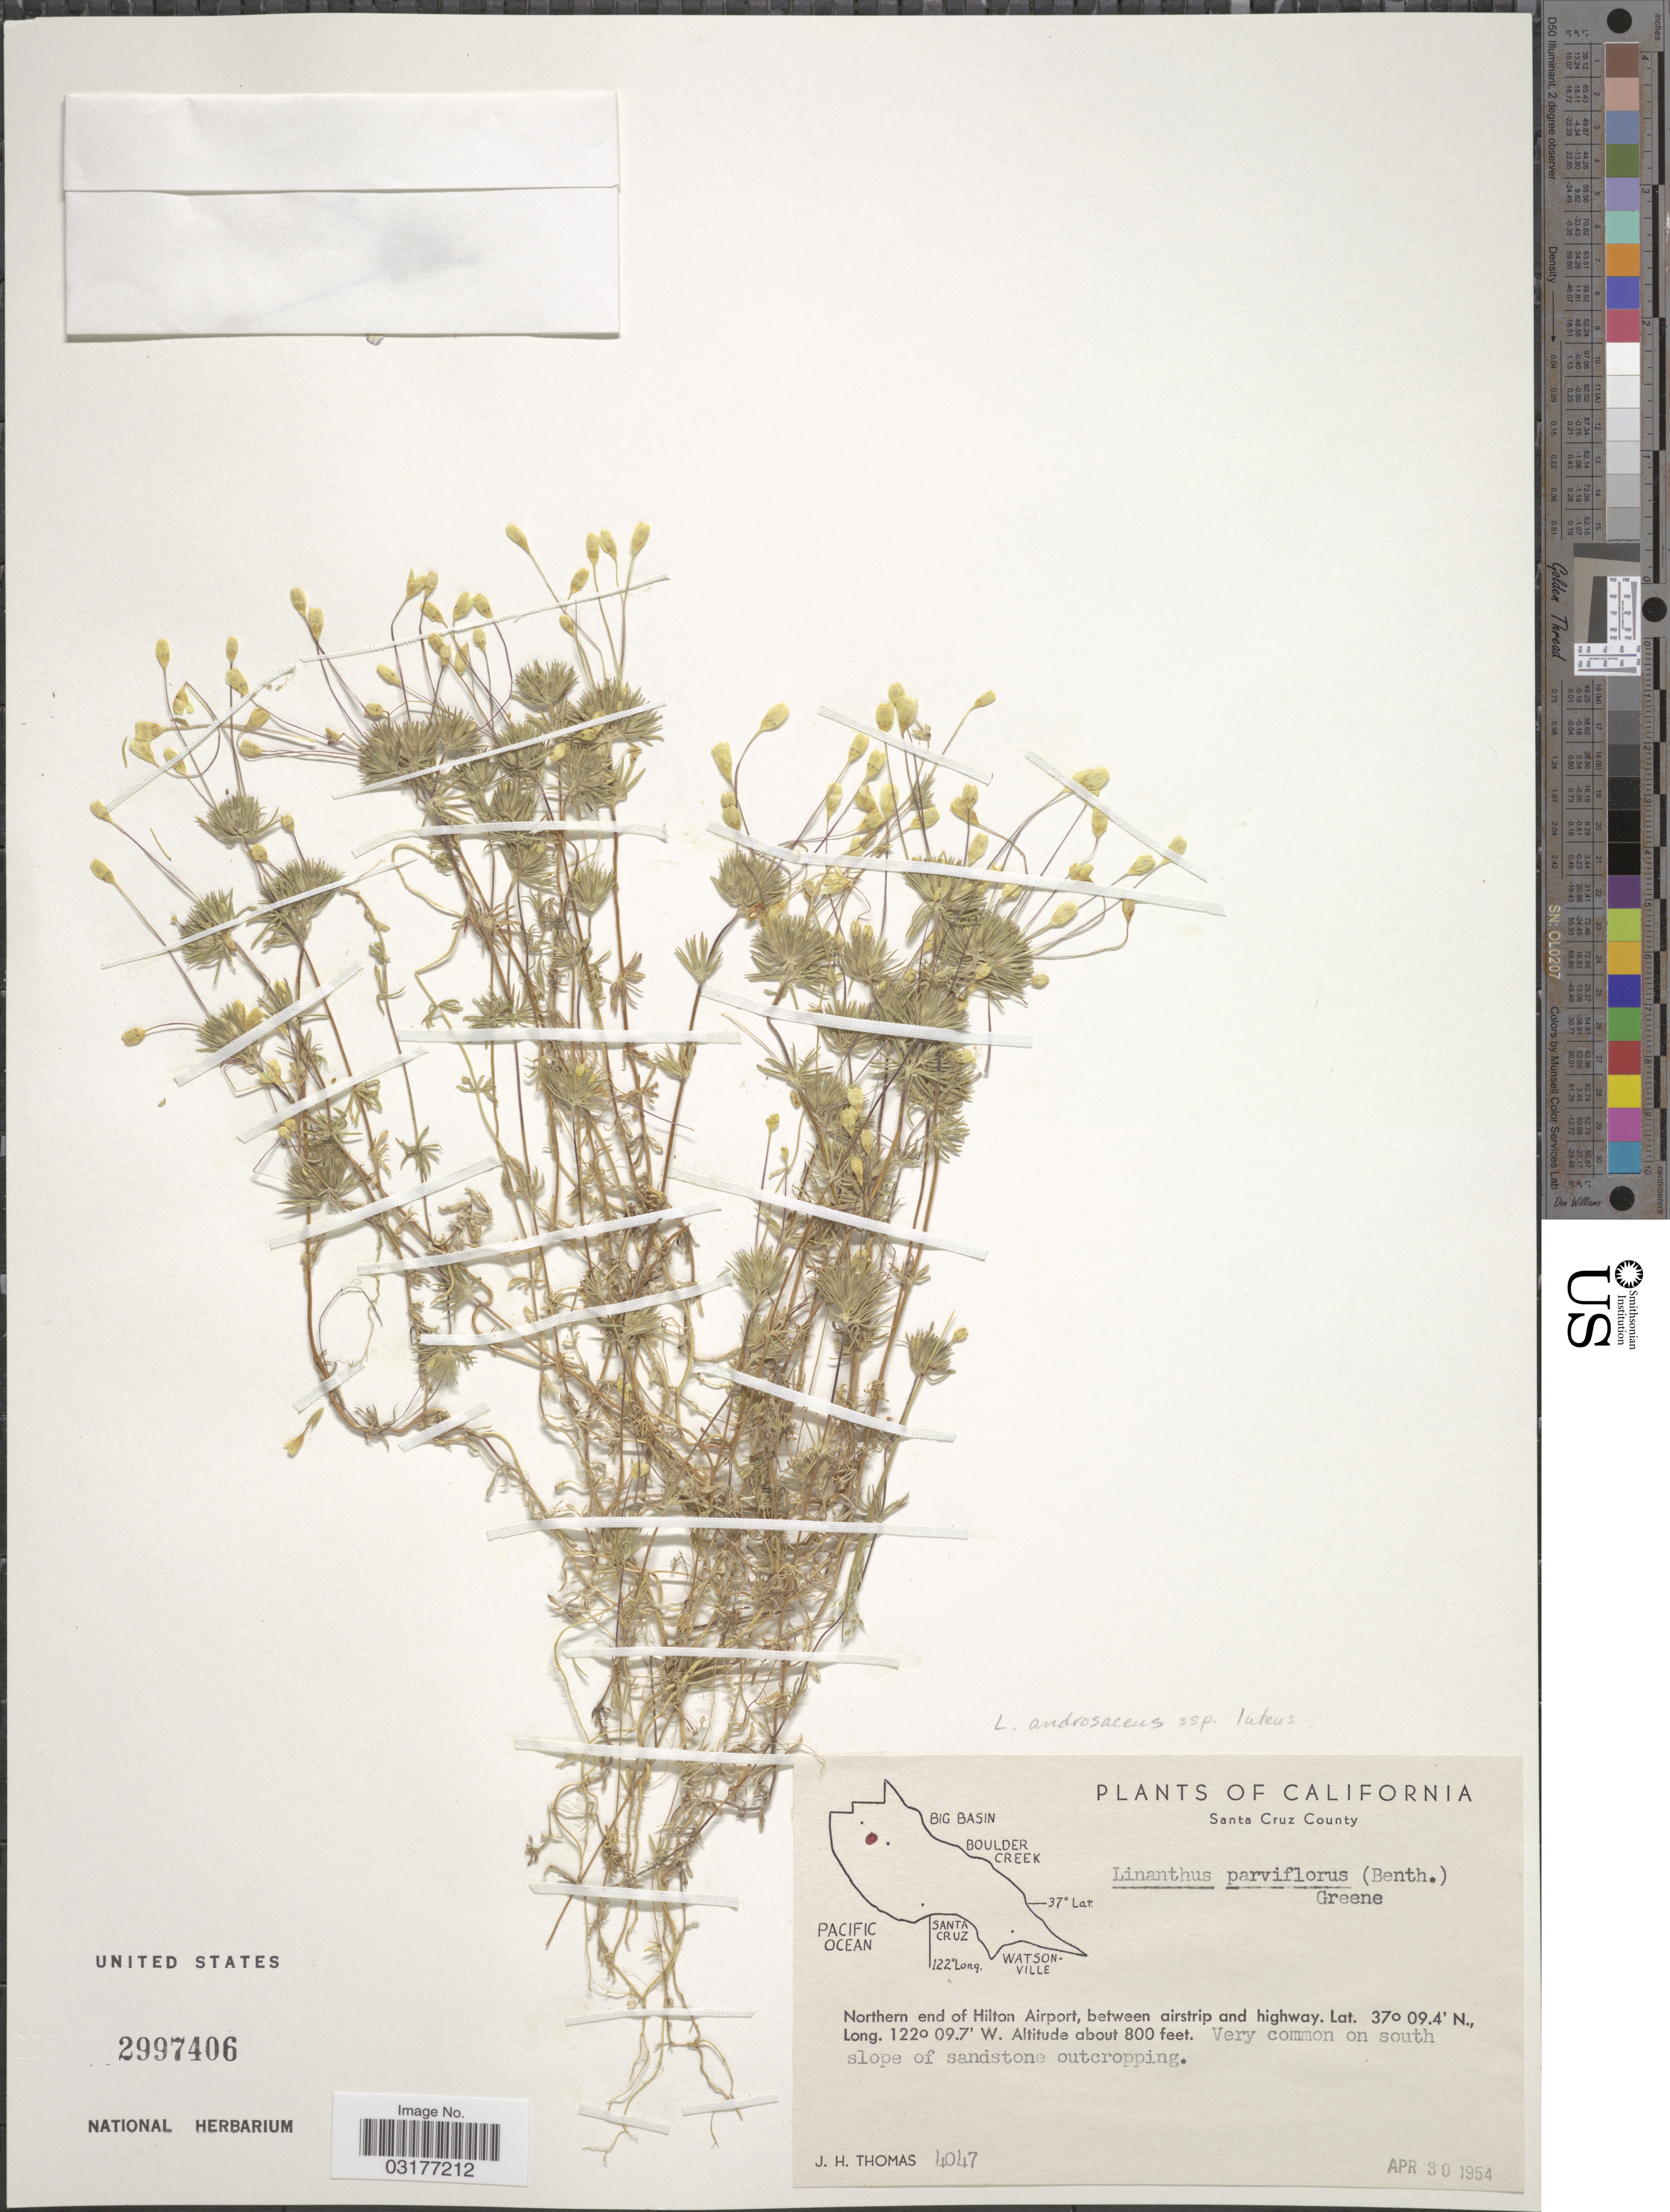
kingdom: Plantae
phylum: Tracheophyta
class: Magnoliopsida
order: Ericales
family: Polemoniaceae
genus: Leptosiphon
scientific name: Leptosiphon parviflorus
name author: Benth.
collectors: J. H. Thomas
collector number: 4047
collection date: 1954-04-30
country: United States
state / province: California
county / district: Santa Cruz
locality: Santa Cruz County. Northern end of Hilton Airport, between airstrip and highway.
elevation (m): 244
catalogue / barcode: US 2997406